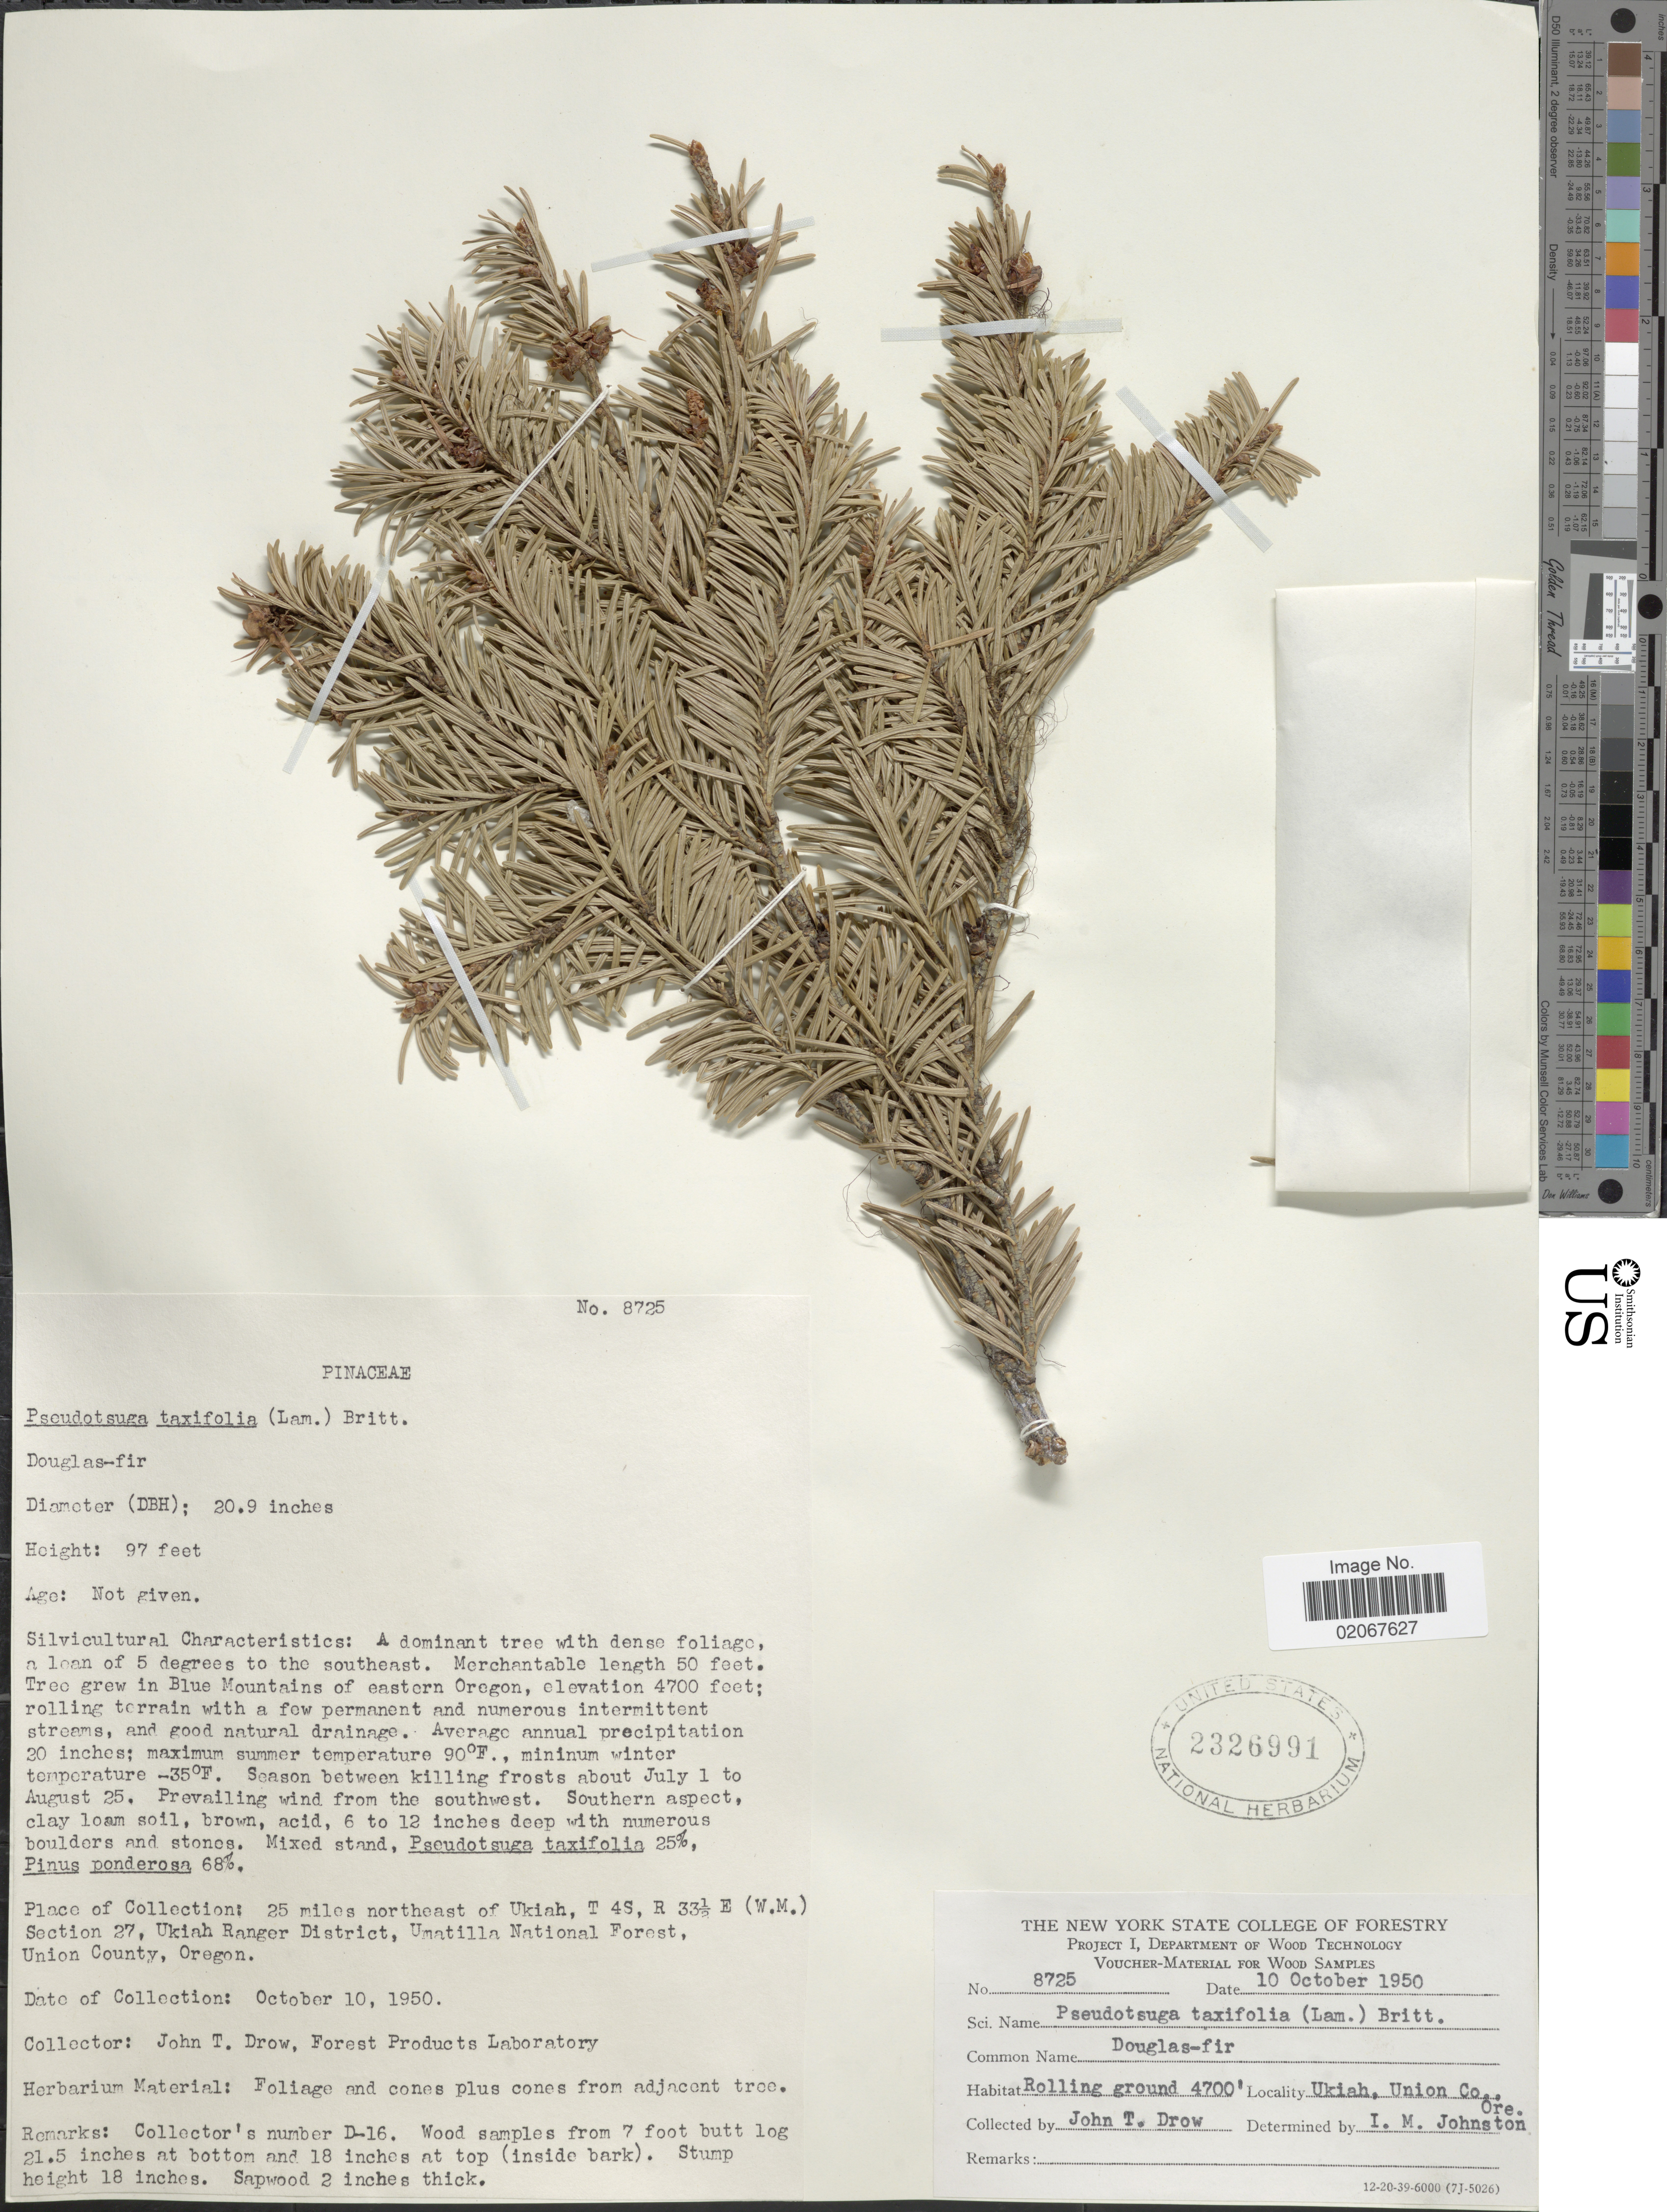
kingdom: Plantae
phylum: Tracheophyta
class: Pinopsida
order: Pinales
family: Pinaceae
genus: Pseudotsuga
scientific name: Pseudotsuga menziesii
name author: (Mirb.) Franco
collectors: J. Drow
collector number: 8725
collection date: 1950-10-10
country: United States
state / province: Oregon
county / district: Union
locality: Ukiah, Union Co. Oregon. Rolling ground.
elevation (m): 1433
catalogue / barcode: US 2326991